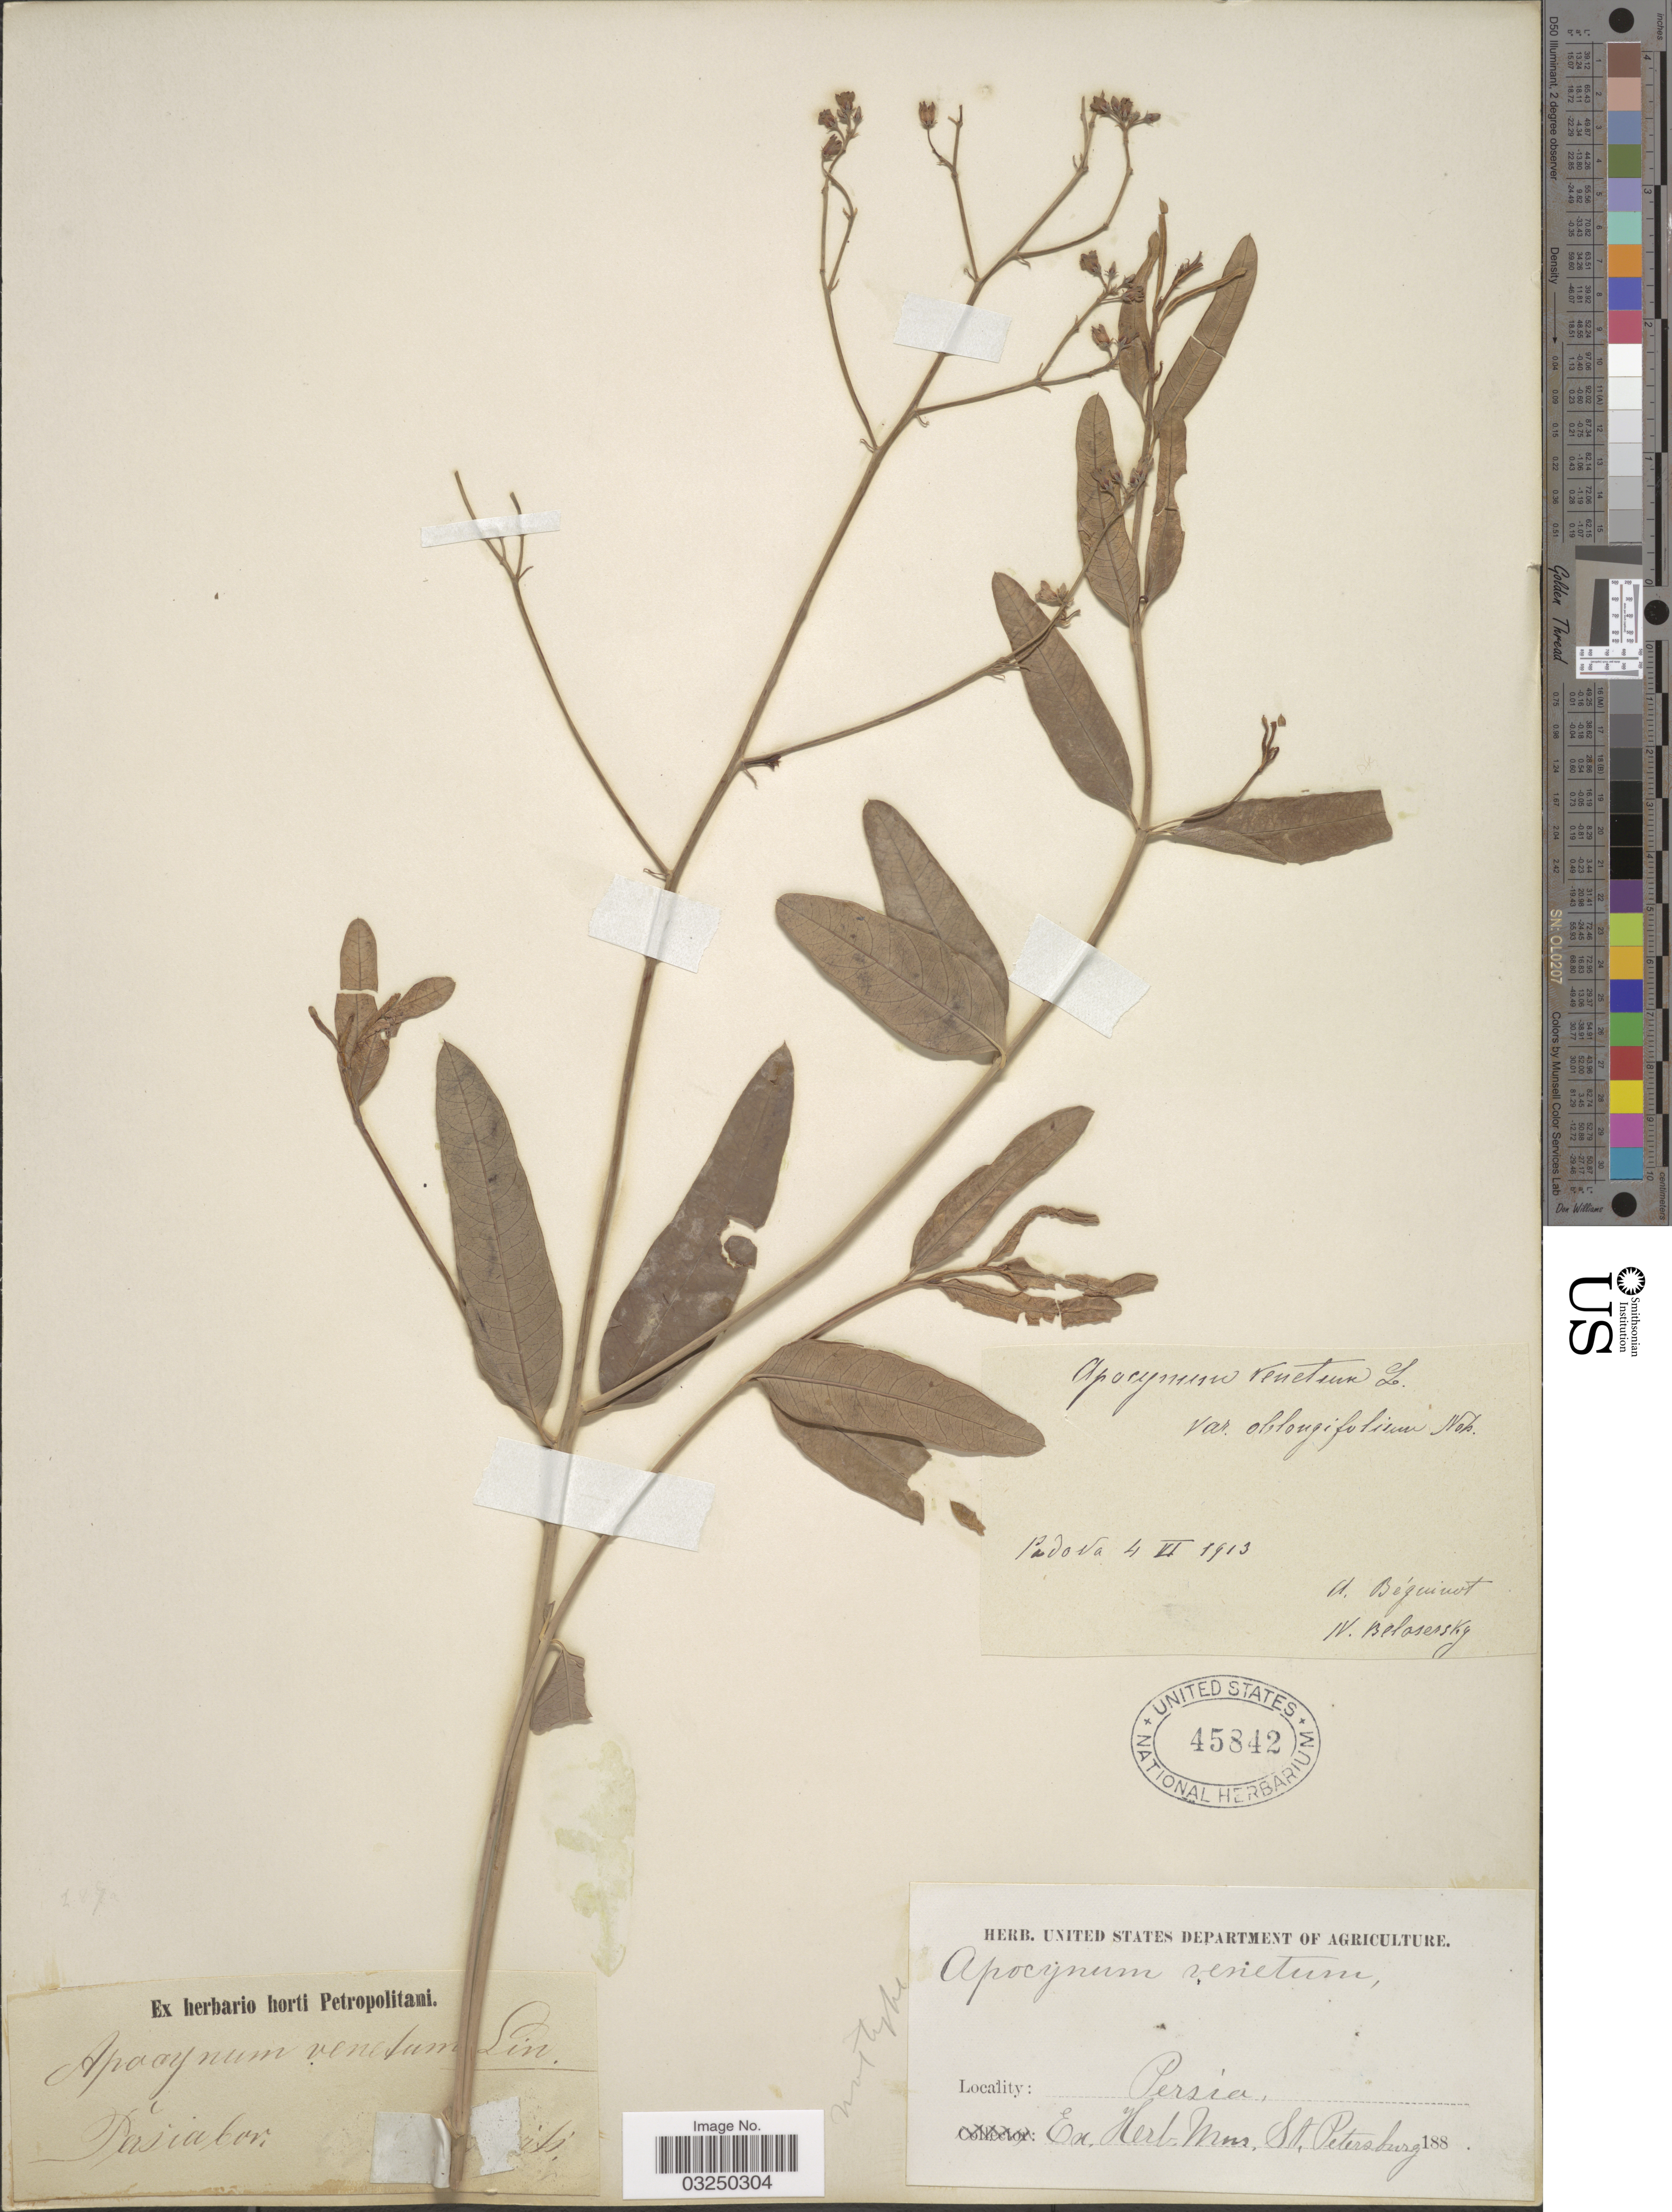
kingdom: Plantae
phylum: Tracheophyta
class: Magnoliopsida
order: Gentianales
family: Apocynaceae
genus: Apocynum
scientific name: Apocynum venetum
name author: L.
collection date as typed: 188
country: Iran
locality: Persia bor.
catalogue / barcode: US 45842